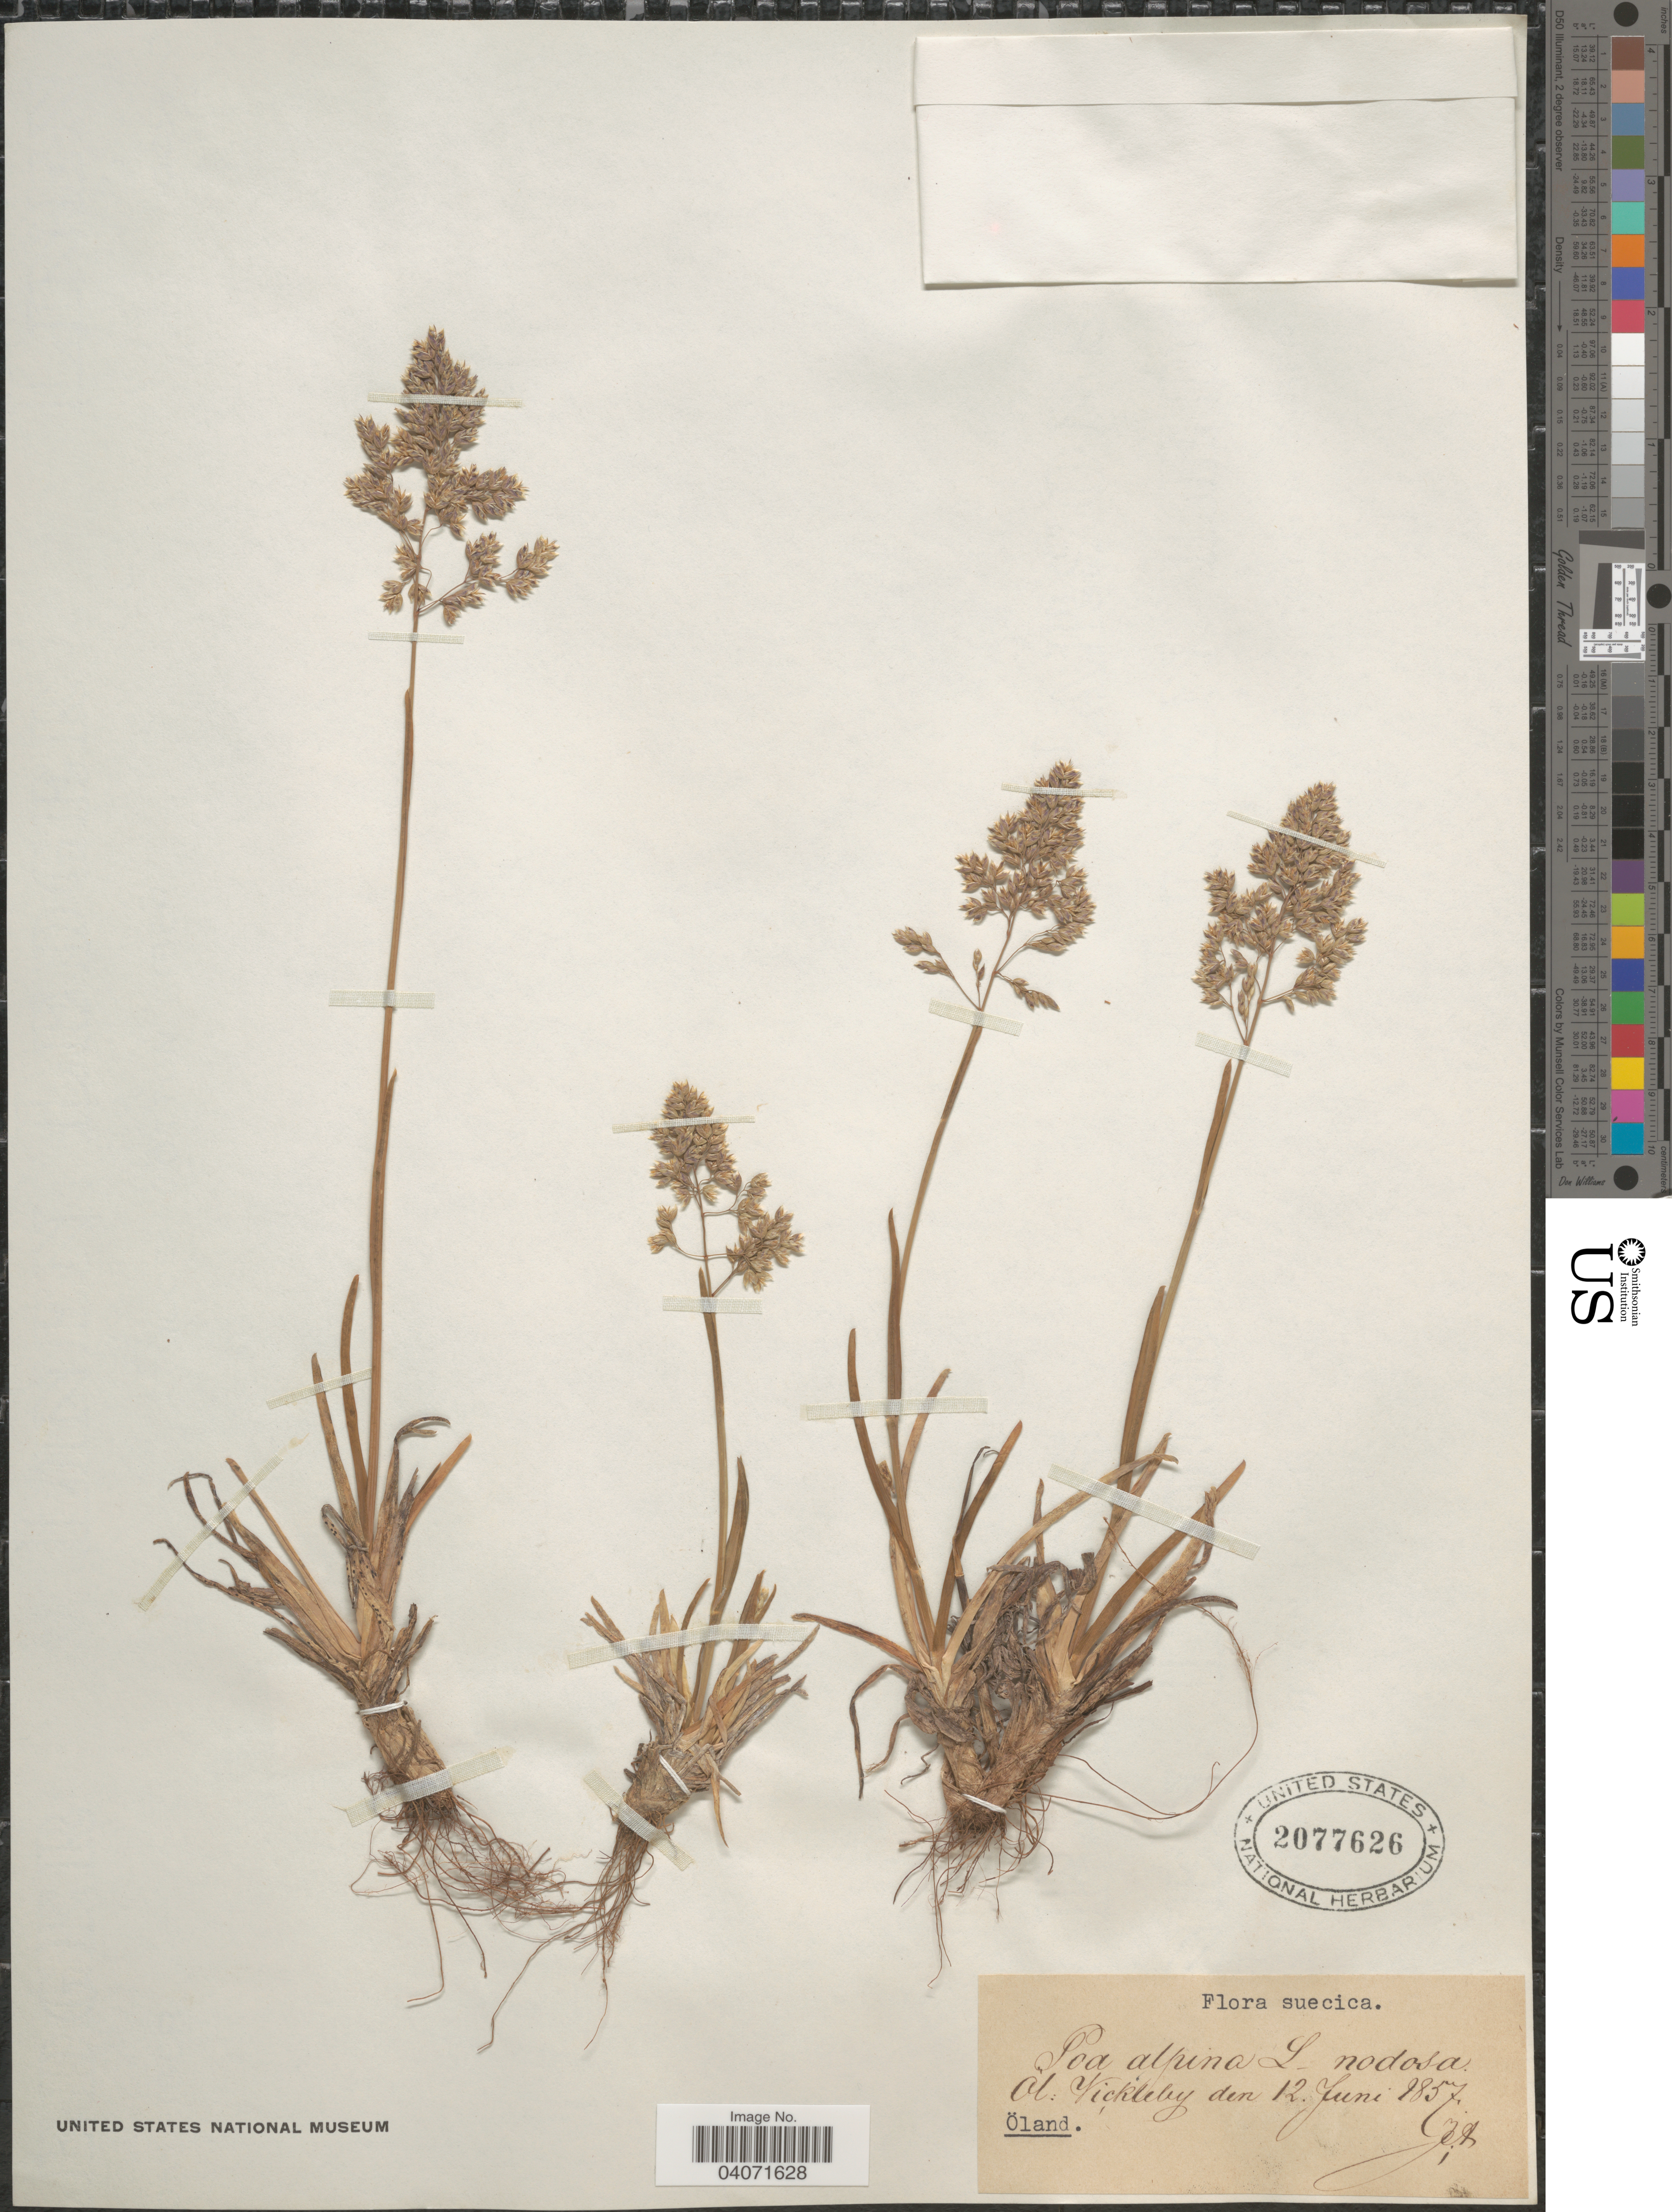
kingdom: Plantae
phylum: Tracheophyta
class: Liliopsida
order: Poales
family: Poaceae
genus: Poa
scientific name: Poa alpina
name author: L.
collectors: J. A.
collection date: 1857-06-12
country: Sweden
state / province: Kalmar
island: Oland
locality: Suecica. Ol: Vickleby. Öland.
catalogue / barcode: US 2077626